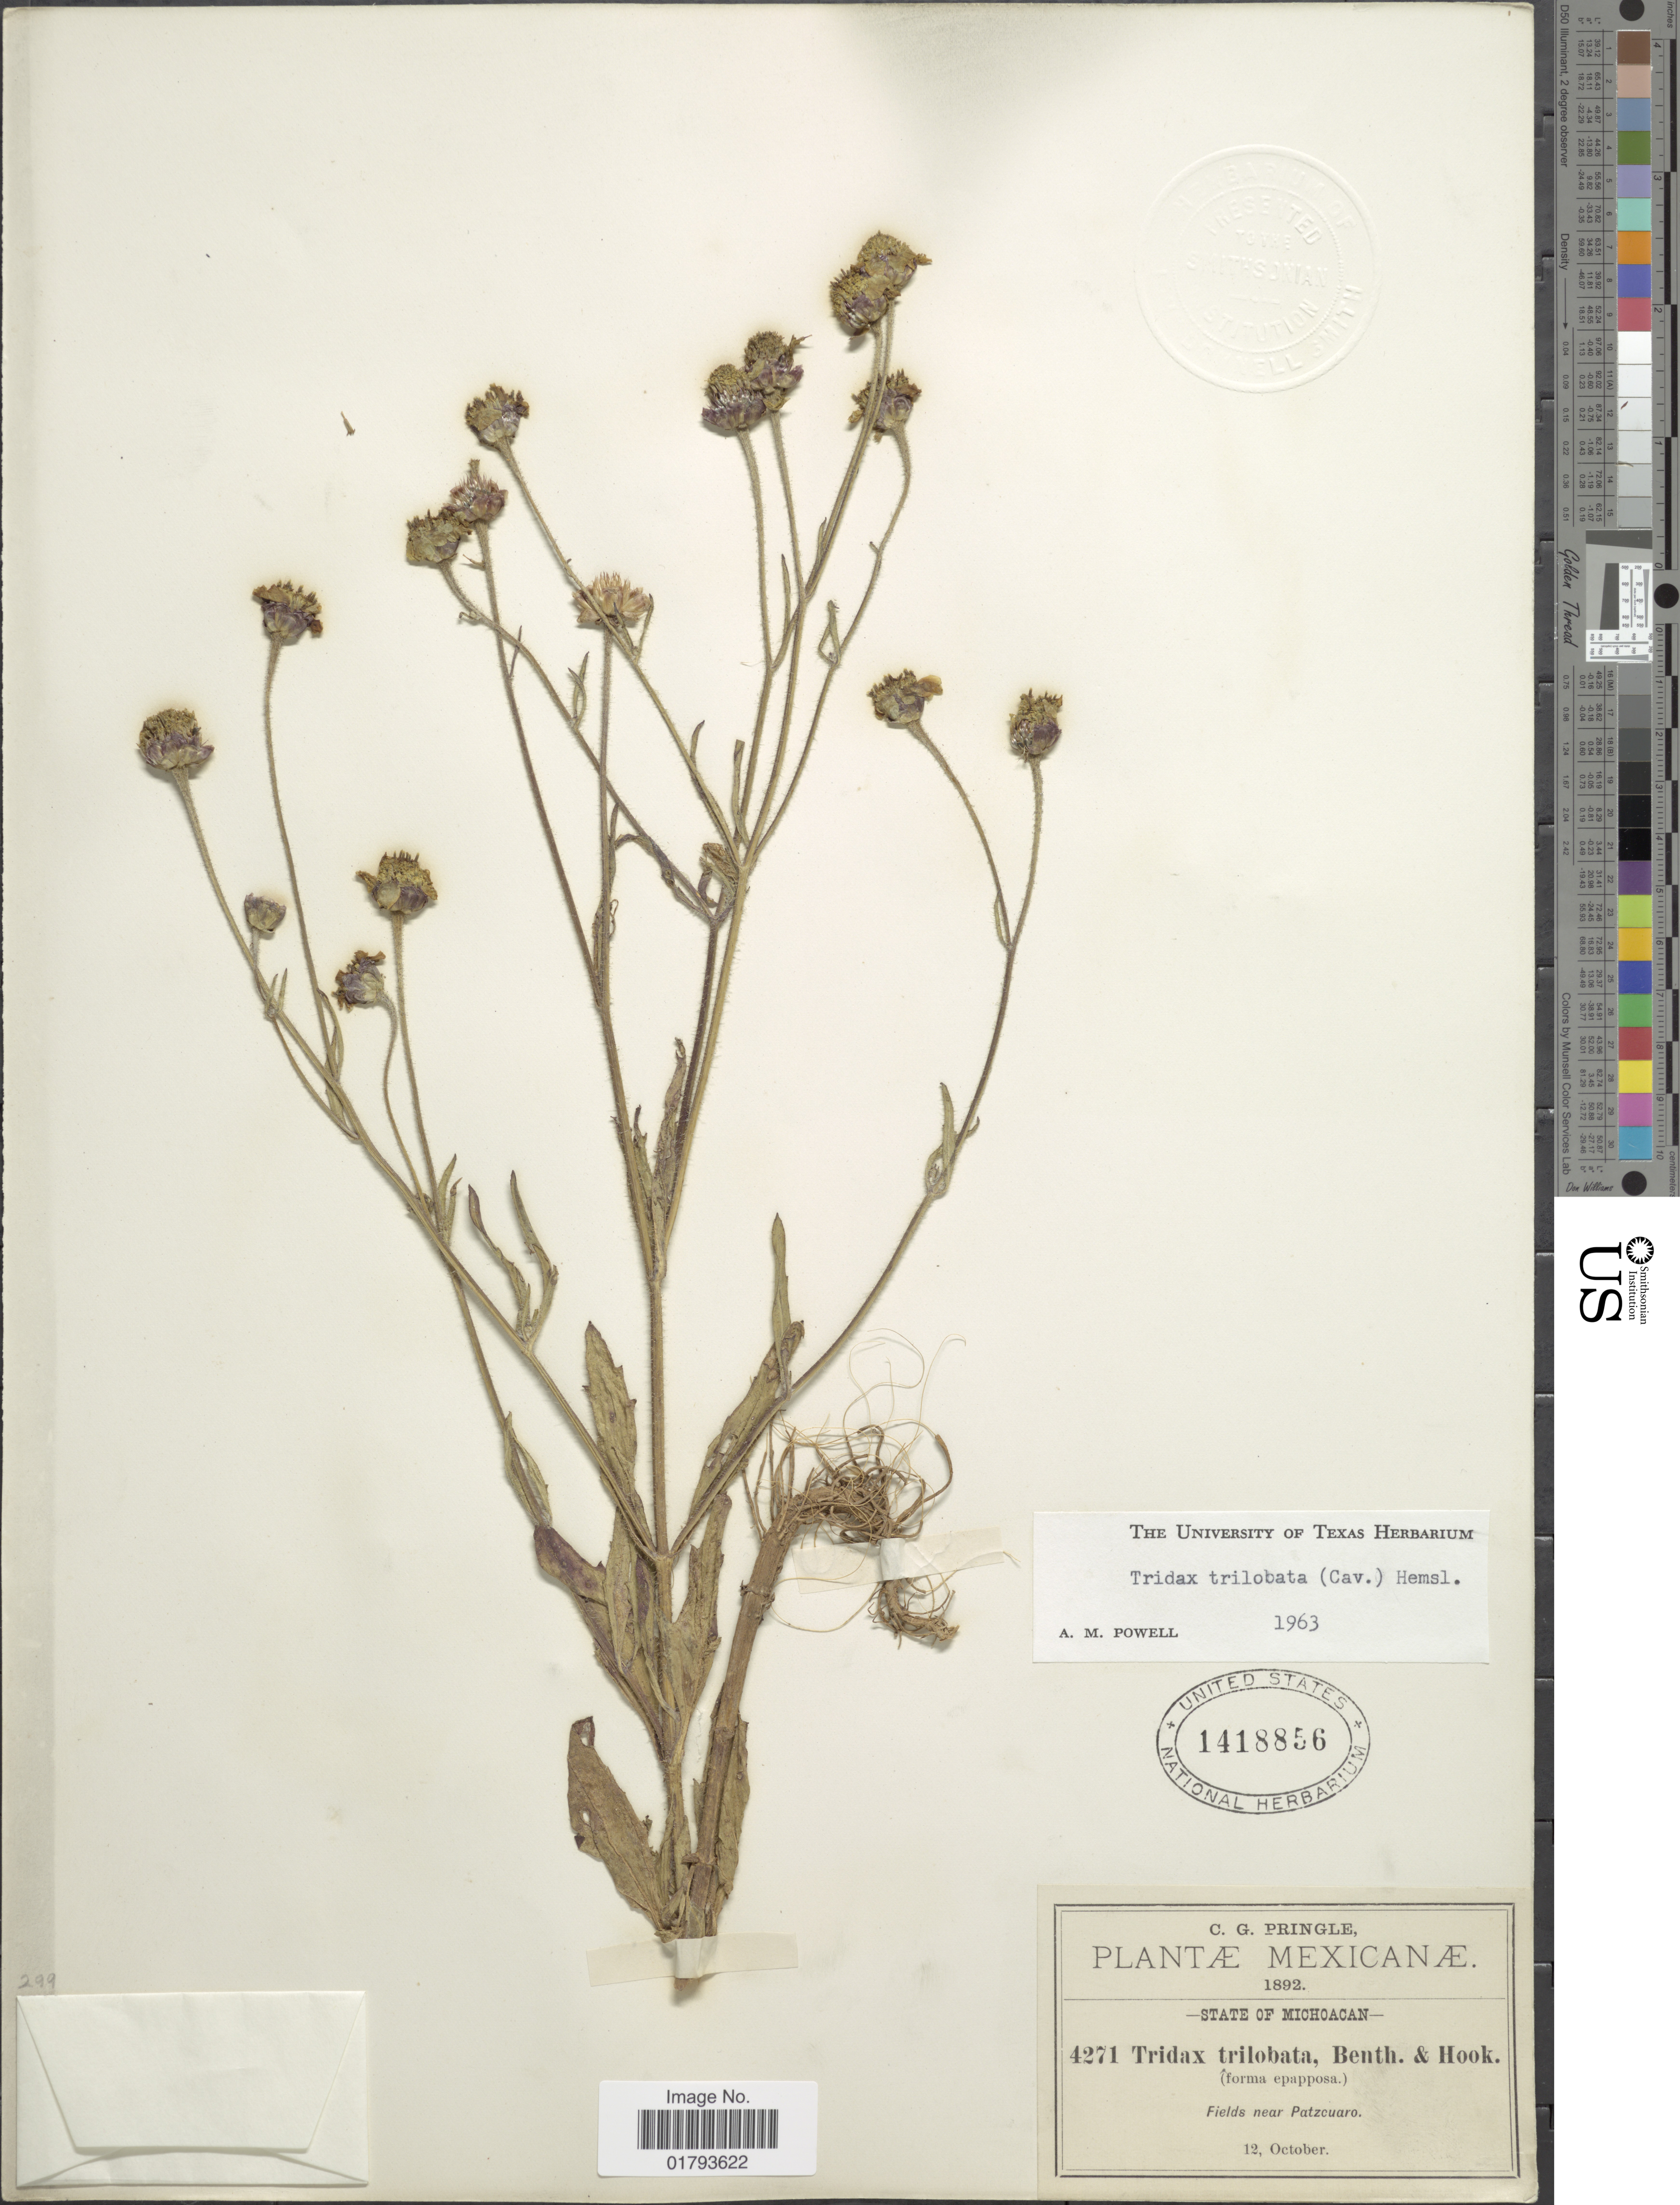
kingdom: Plantae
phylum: Tracheophyta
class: Magnoliopsida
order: Asterales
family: Asteraceae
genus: Tridax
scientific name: Tridax trilobata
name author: (Cav.) Hemsl.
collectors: C. G. Pringle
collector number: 4271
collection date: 1892-10-12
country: Mexico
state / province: Michoacán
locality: State of Michoacan, Fields near Patzcuaro.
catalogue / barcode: US 1418856